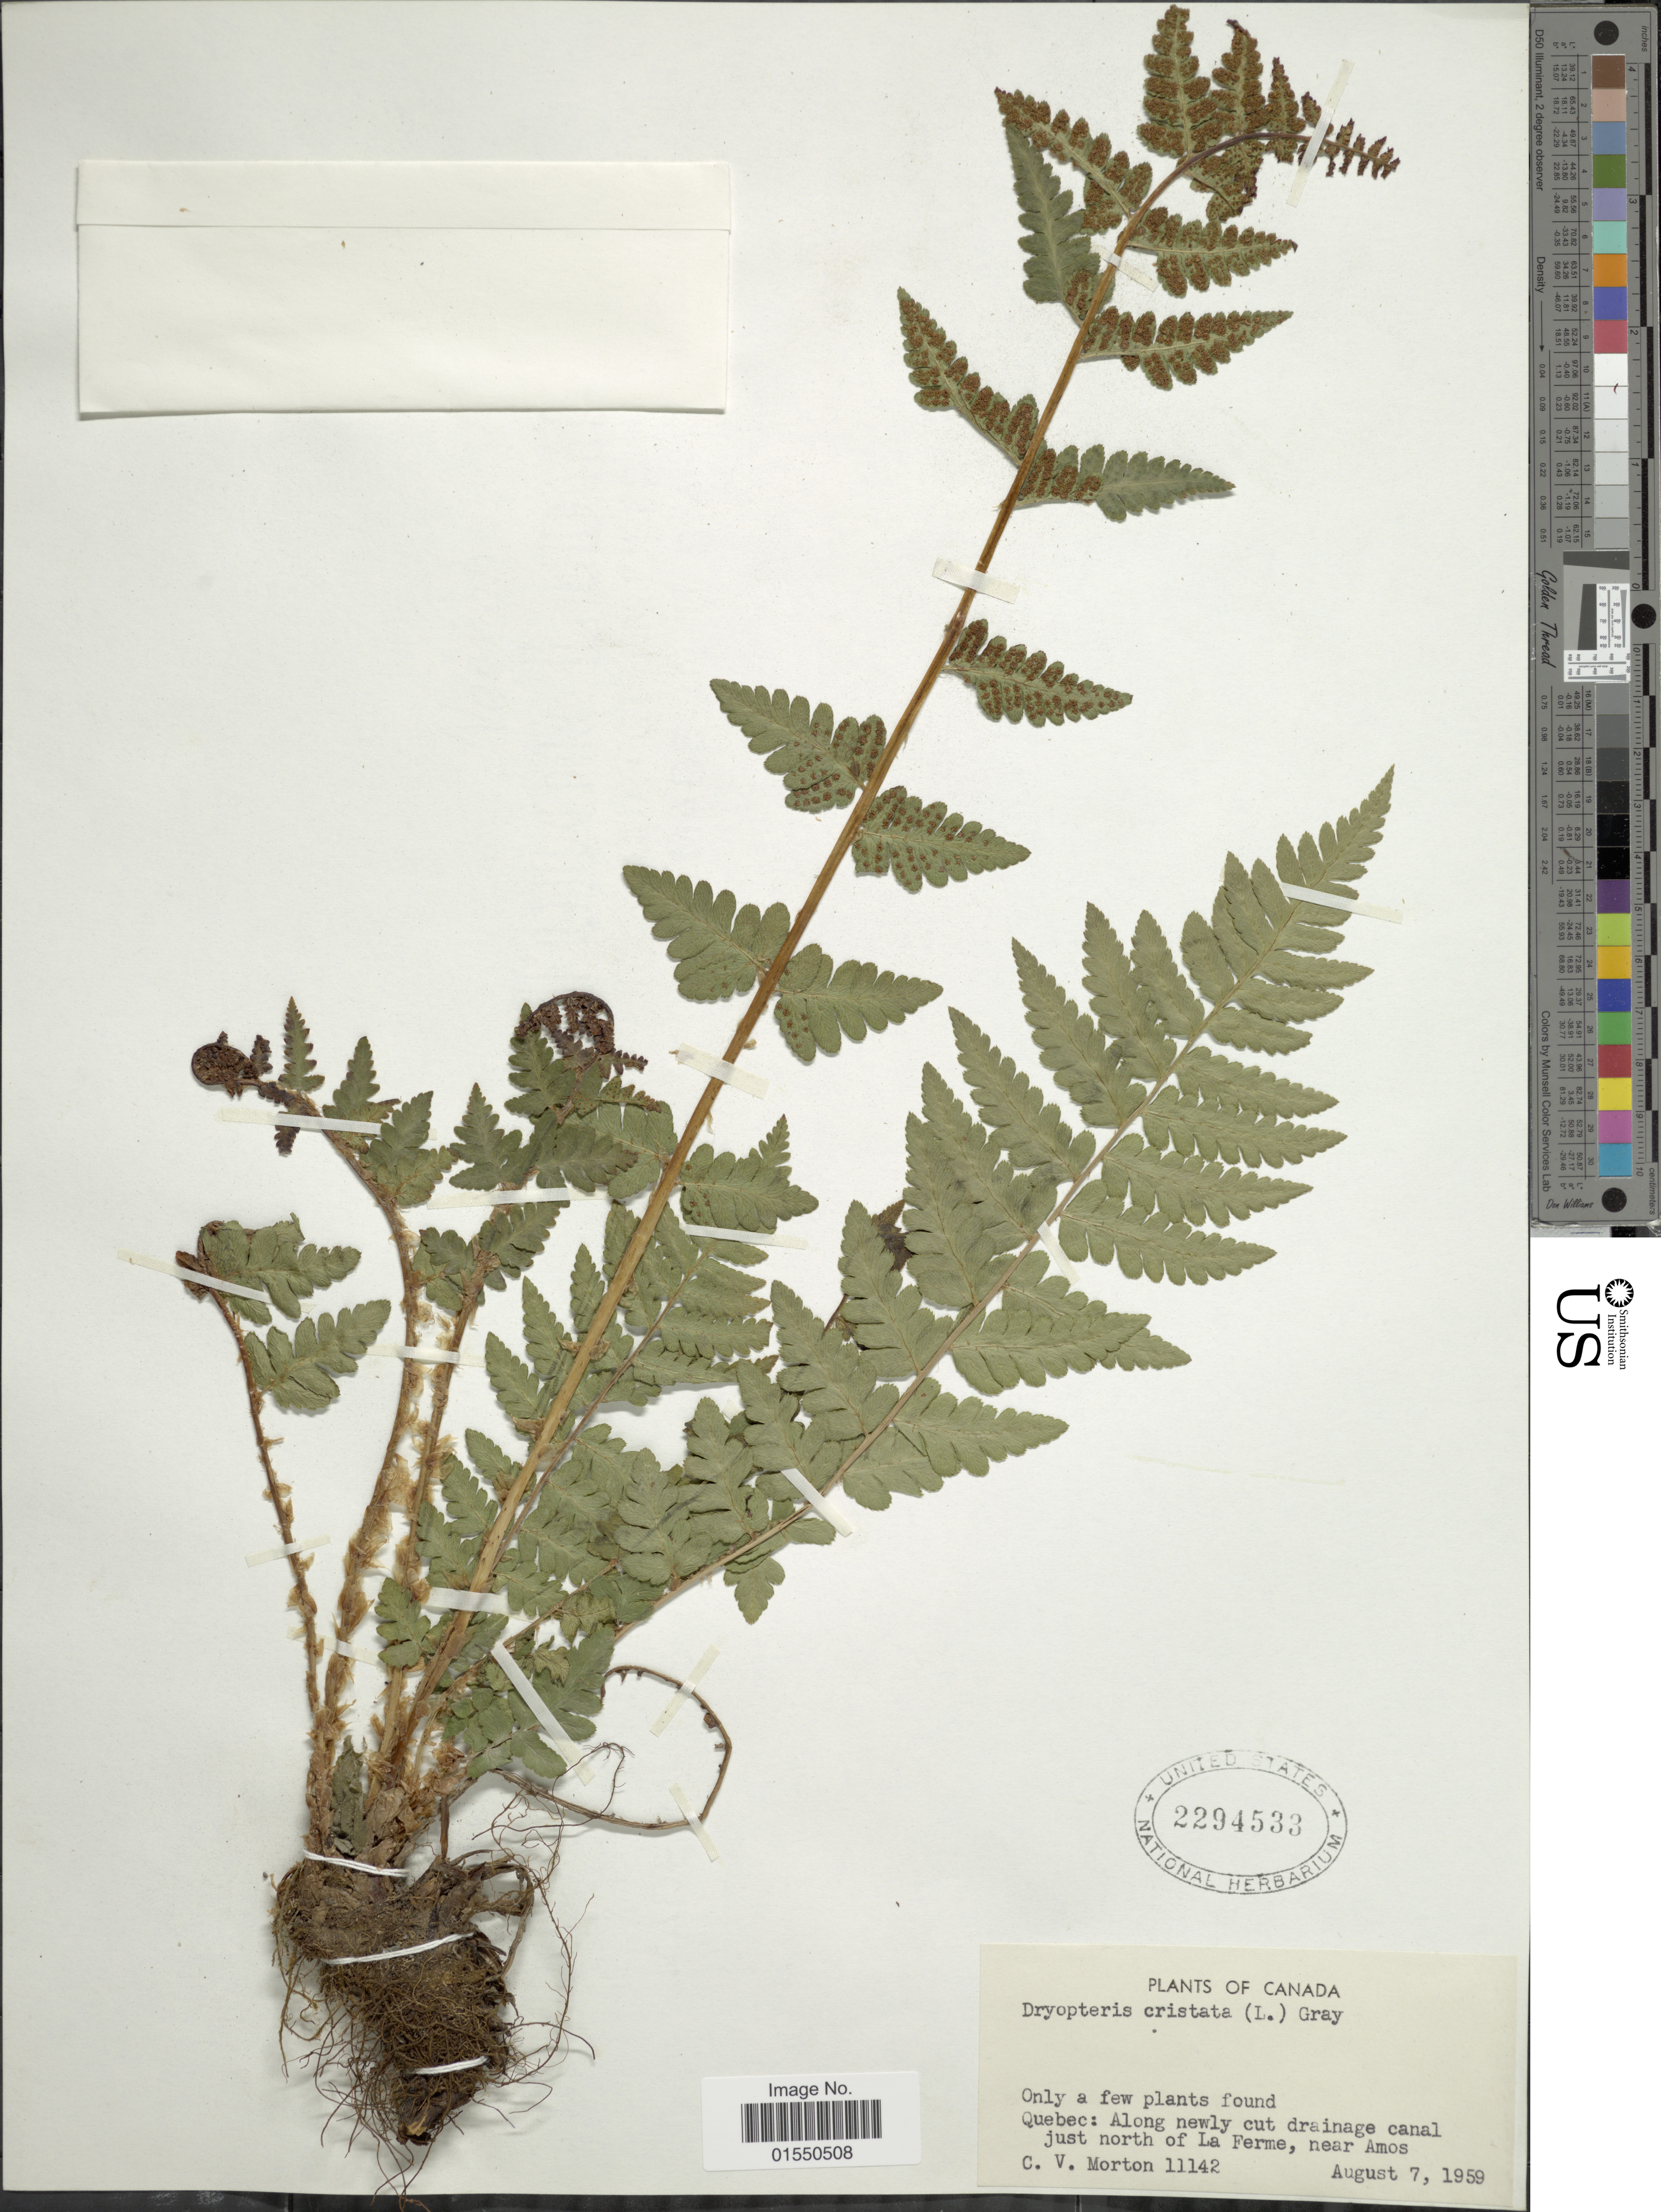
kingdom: Plantae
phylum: Tracheophyta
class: Polypodiopsida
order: Polypodiales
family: Dryopteridaceae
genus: Dryopteris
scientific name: Dryopteris cristata var. spinulosa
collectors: C. V. Morton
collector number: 11142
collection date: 1959-08-07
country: Canada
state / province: Quebec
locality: Along newly cut drainage canal just north of La Ferme, near Amos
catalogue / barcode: US 2294533